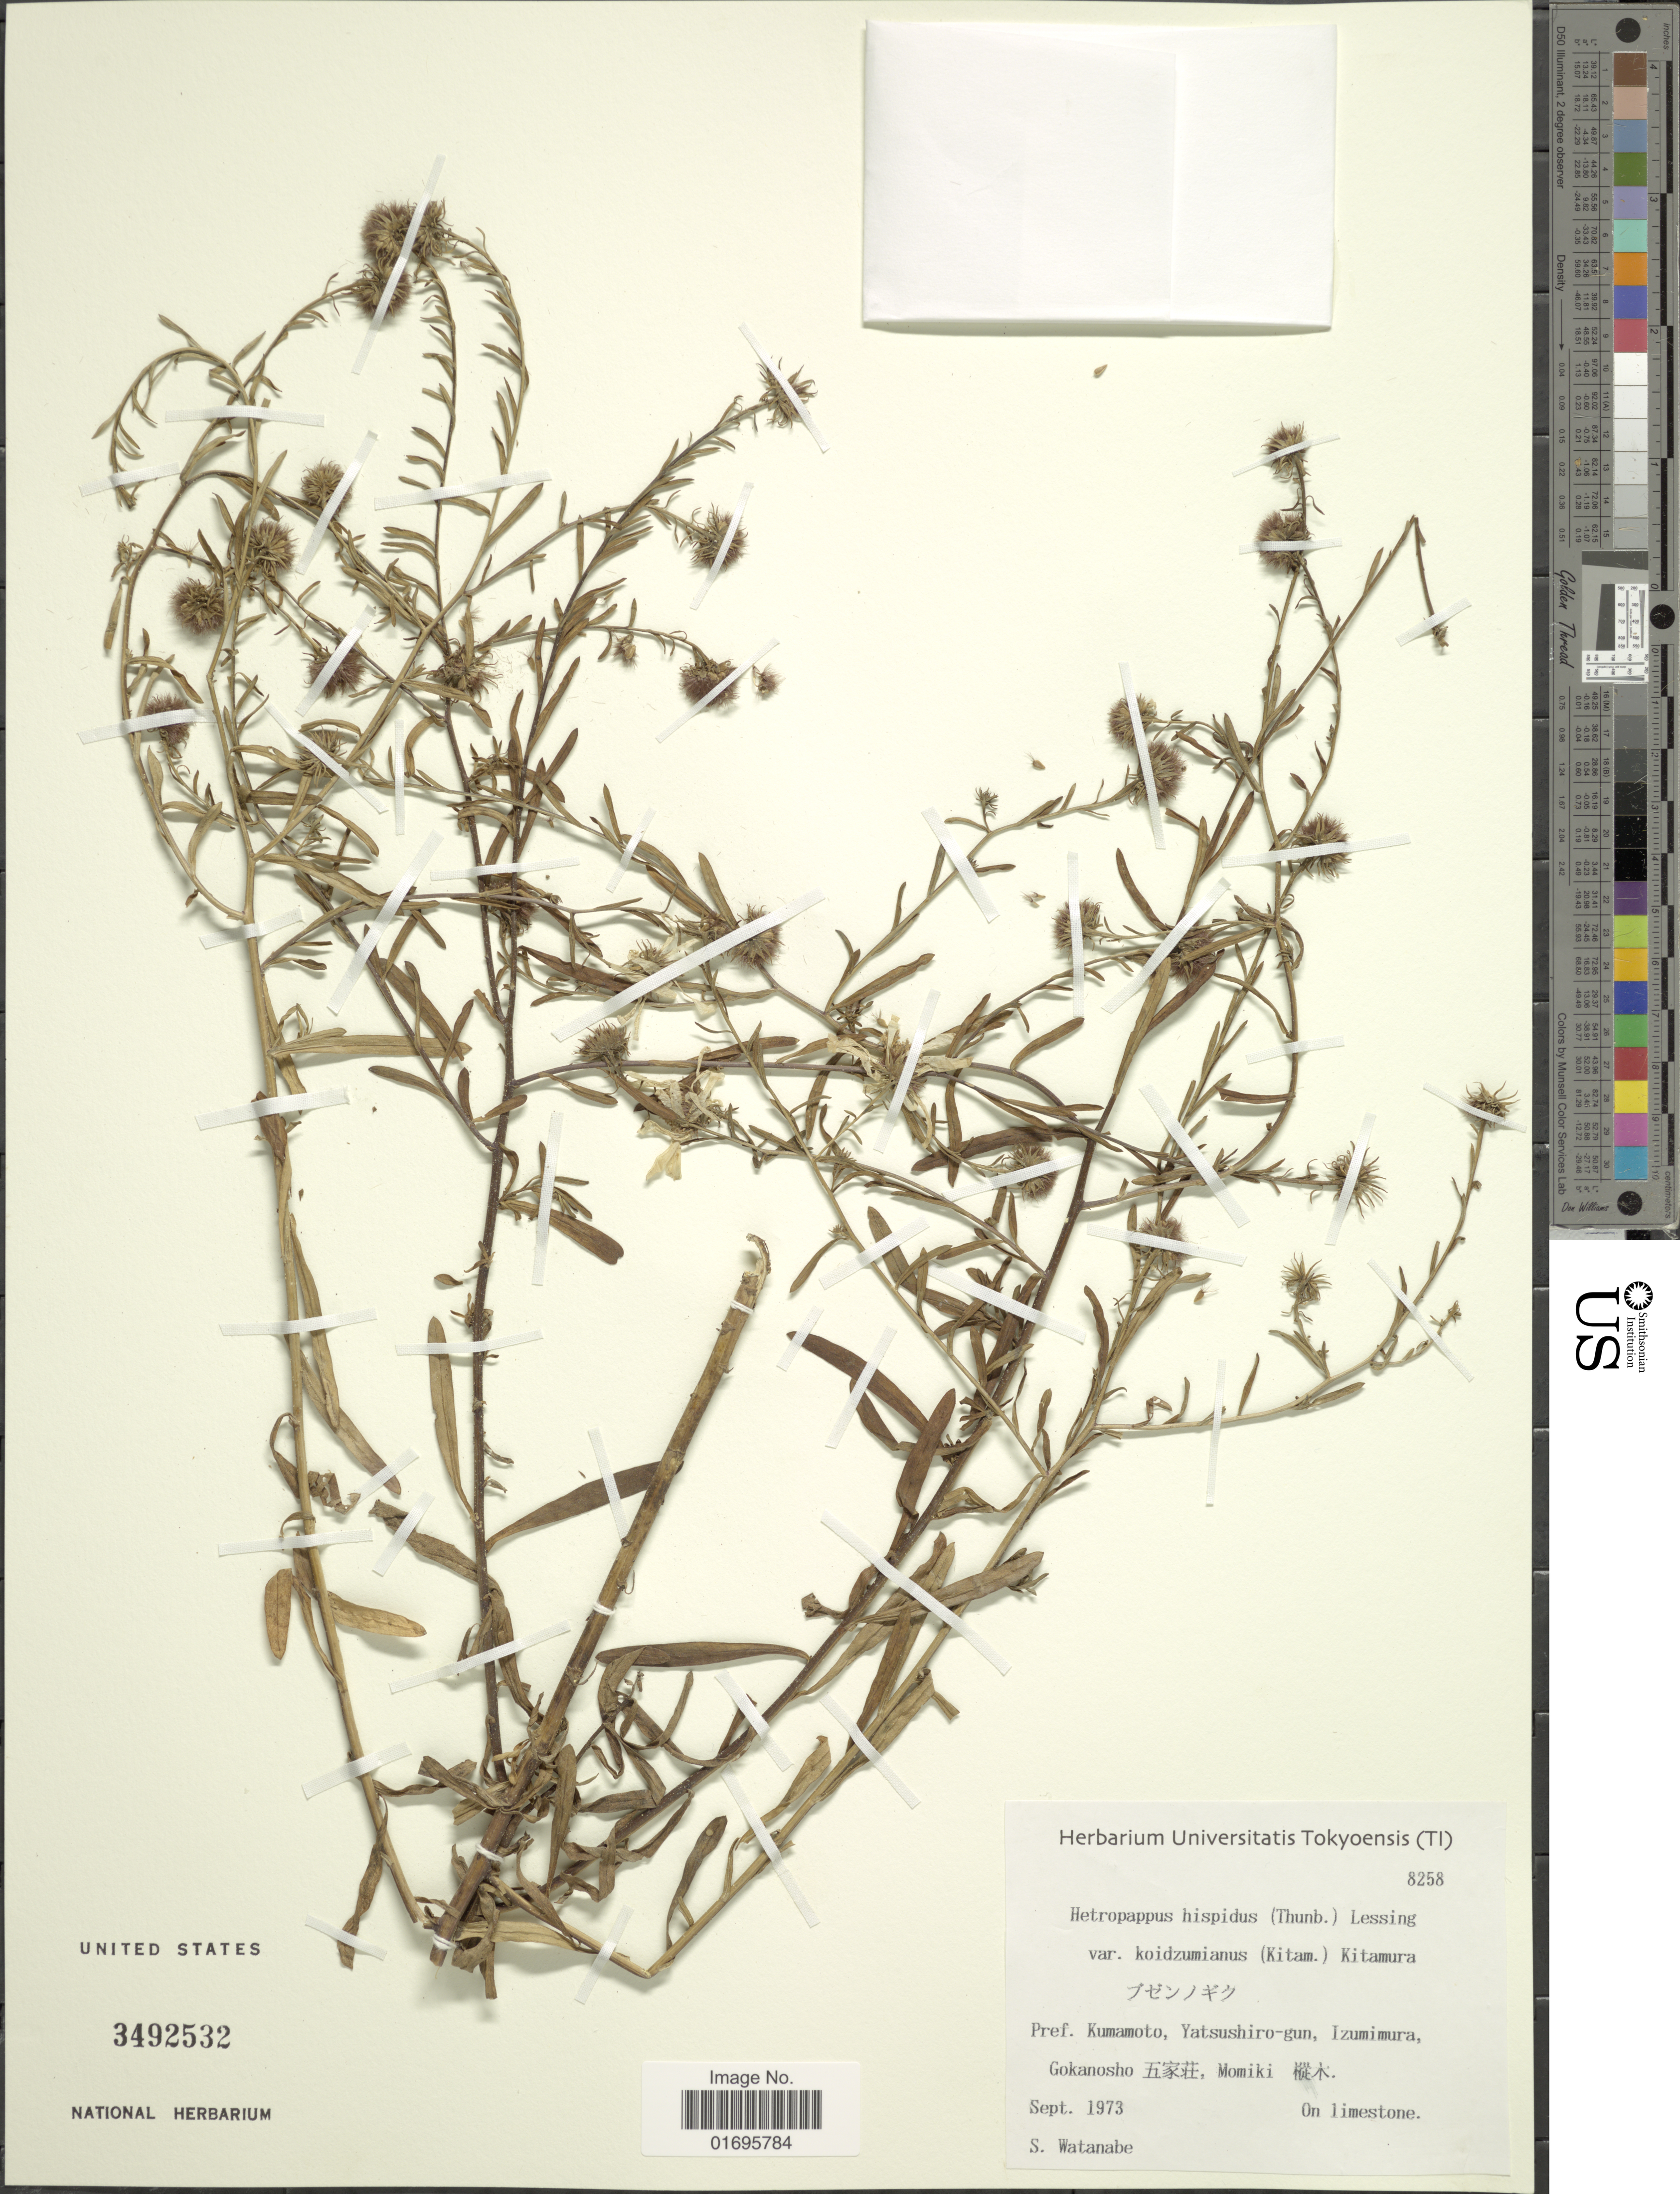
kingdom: Plantae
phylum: Tracheophyta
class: Magnoliopsida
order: Asterales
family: Asteraceae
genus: Heteropappus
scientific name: Heteropappus hispidus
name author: (Thunb.) Less.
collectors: S. Watanabe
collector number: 8258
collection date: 1973-09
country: Japan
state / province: Kumamoto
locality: Pref. Kumamoto, Yatsushiro-gun, Izumimura, Gokanosho [Foreign script], Momiki [Foreign script]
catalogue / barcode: US 3492532